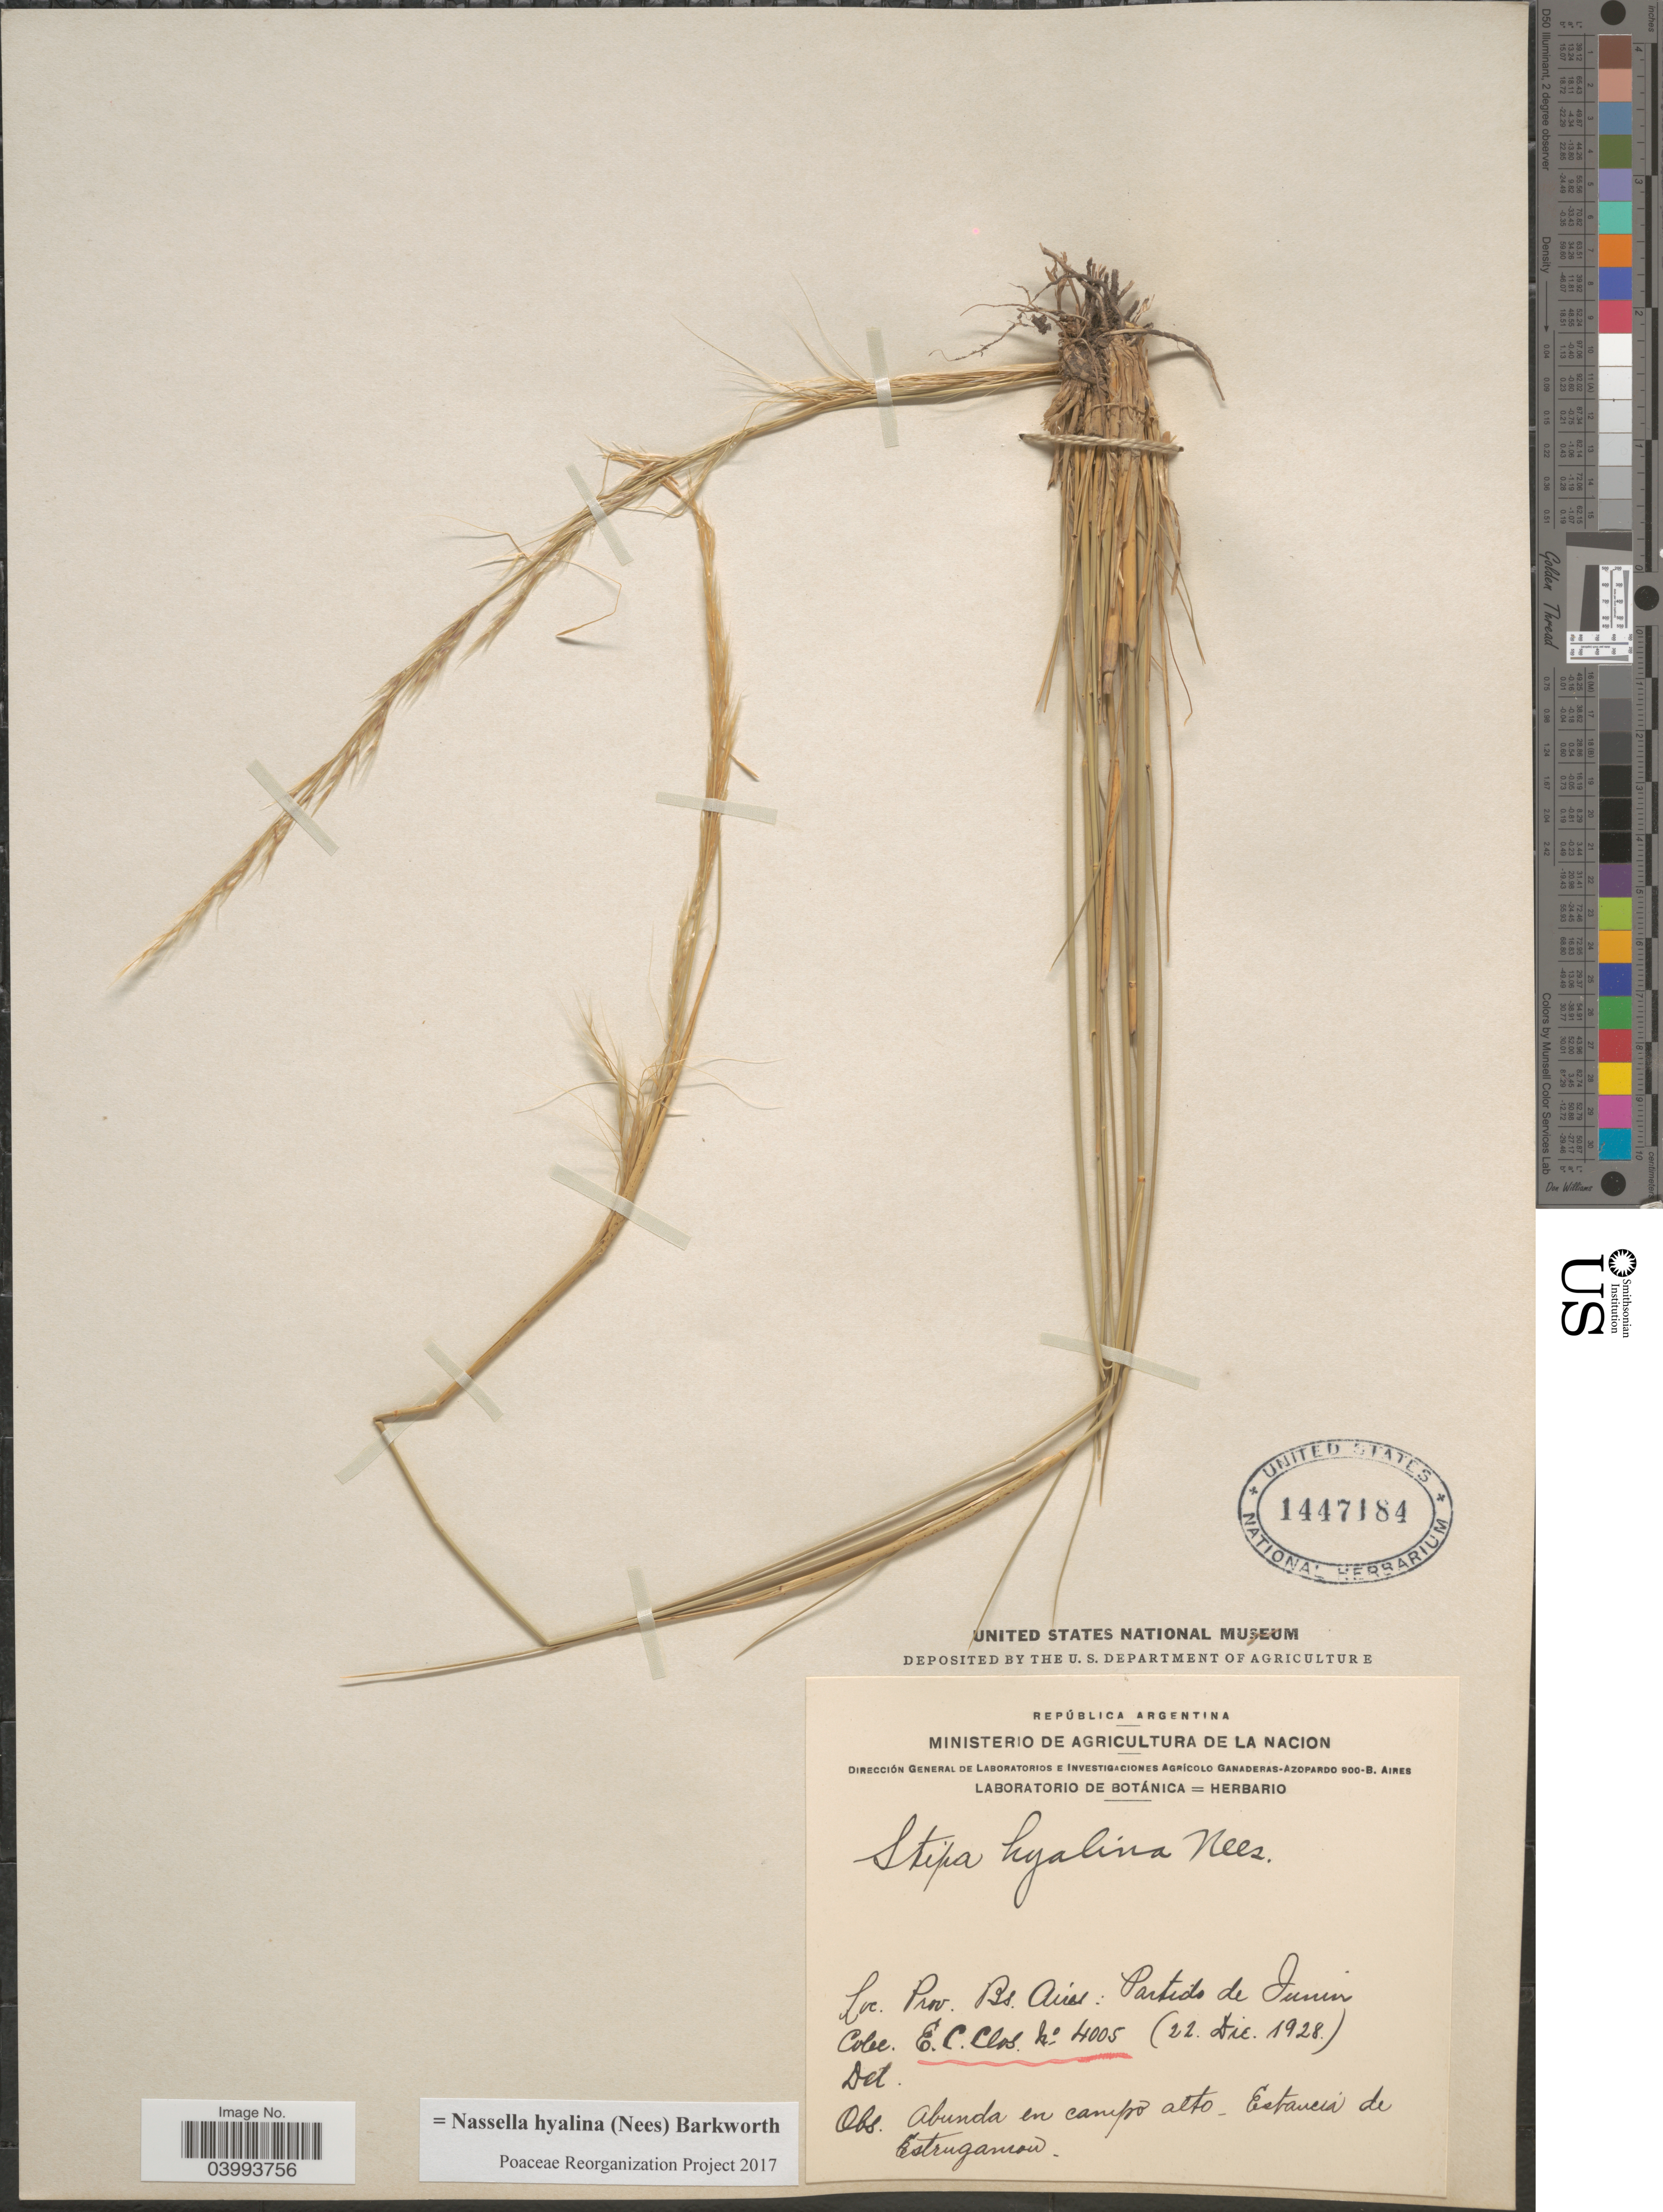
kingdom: Plantae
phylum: Tracheophyta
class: Liliopsida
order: Poales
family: Poaceae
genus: Nassella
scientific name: Nassella hyalina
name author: (Nees) Barkworth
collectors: E. Clos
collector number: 4005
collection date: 1928-12-22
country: Argentina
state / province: Buenos Aires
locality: Prov. Bs. Aires: Partido de Junin. Estancia de Estrugamou.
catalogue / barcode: US 1447184